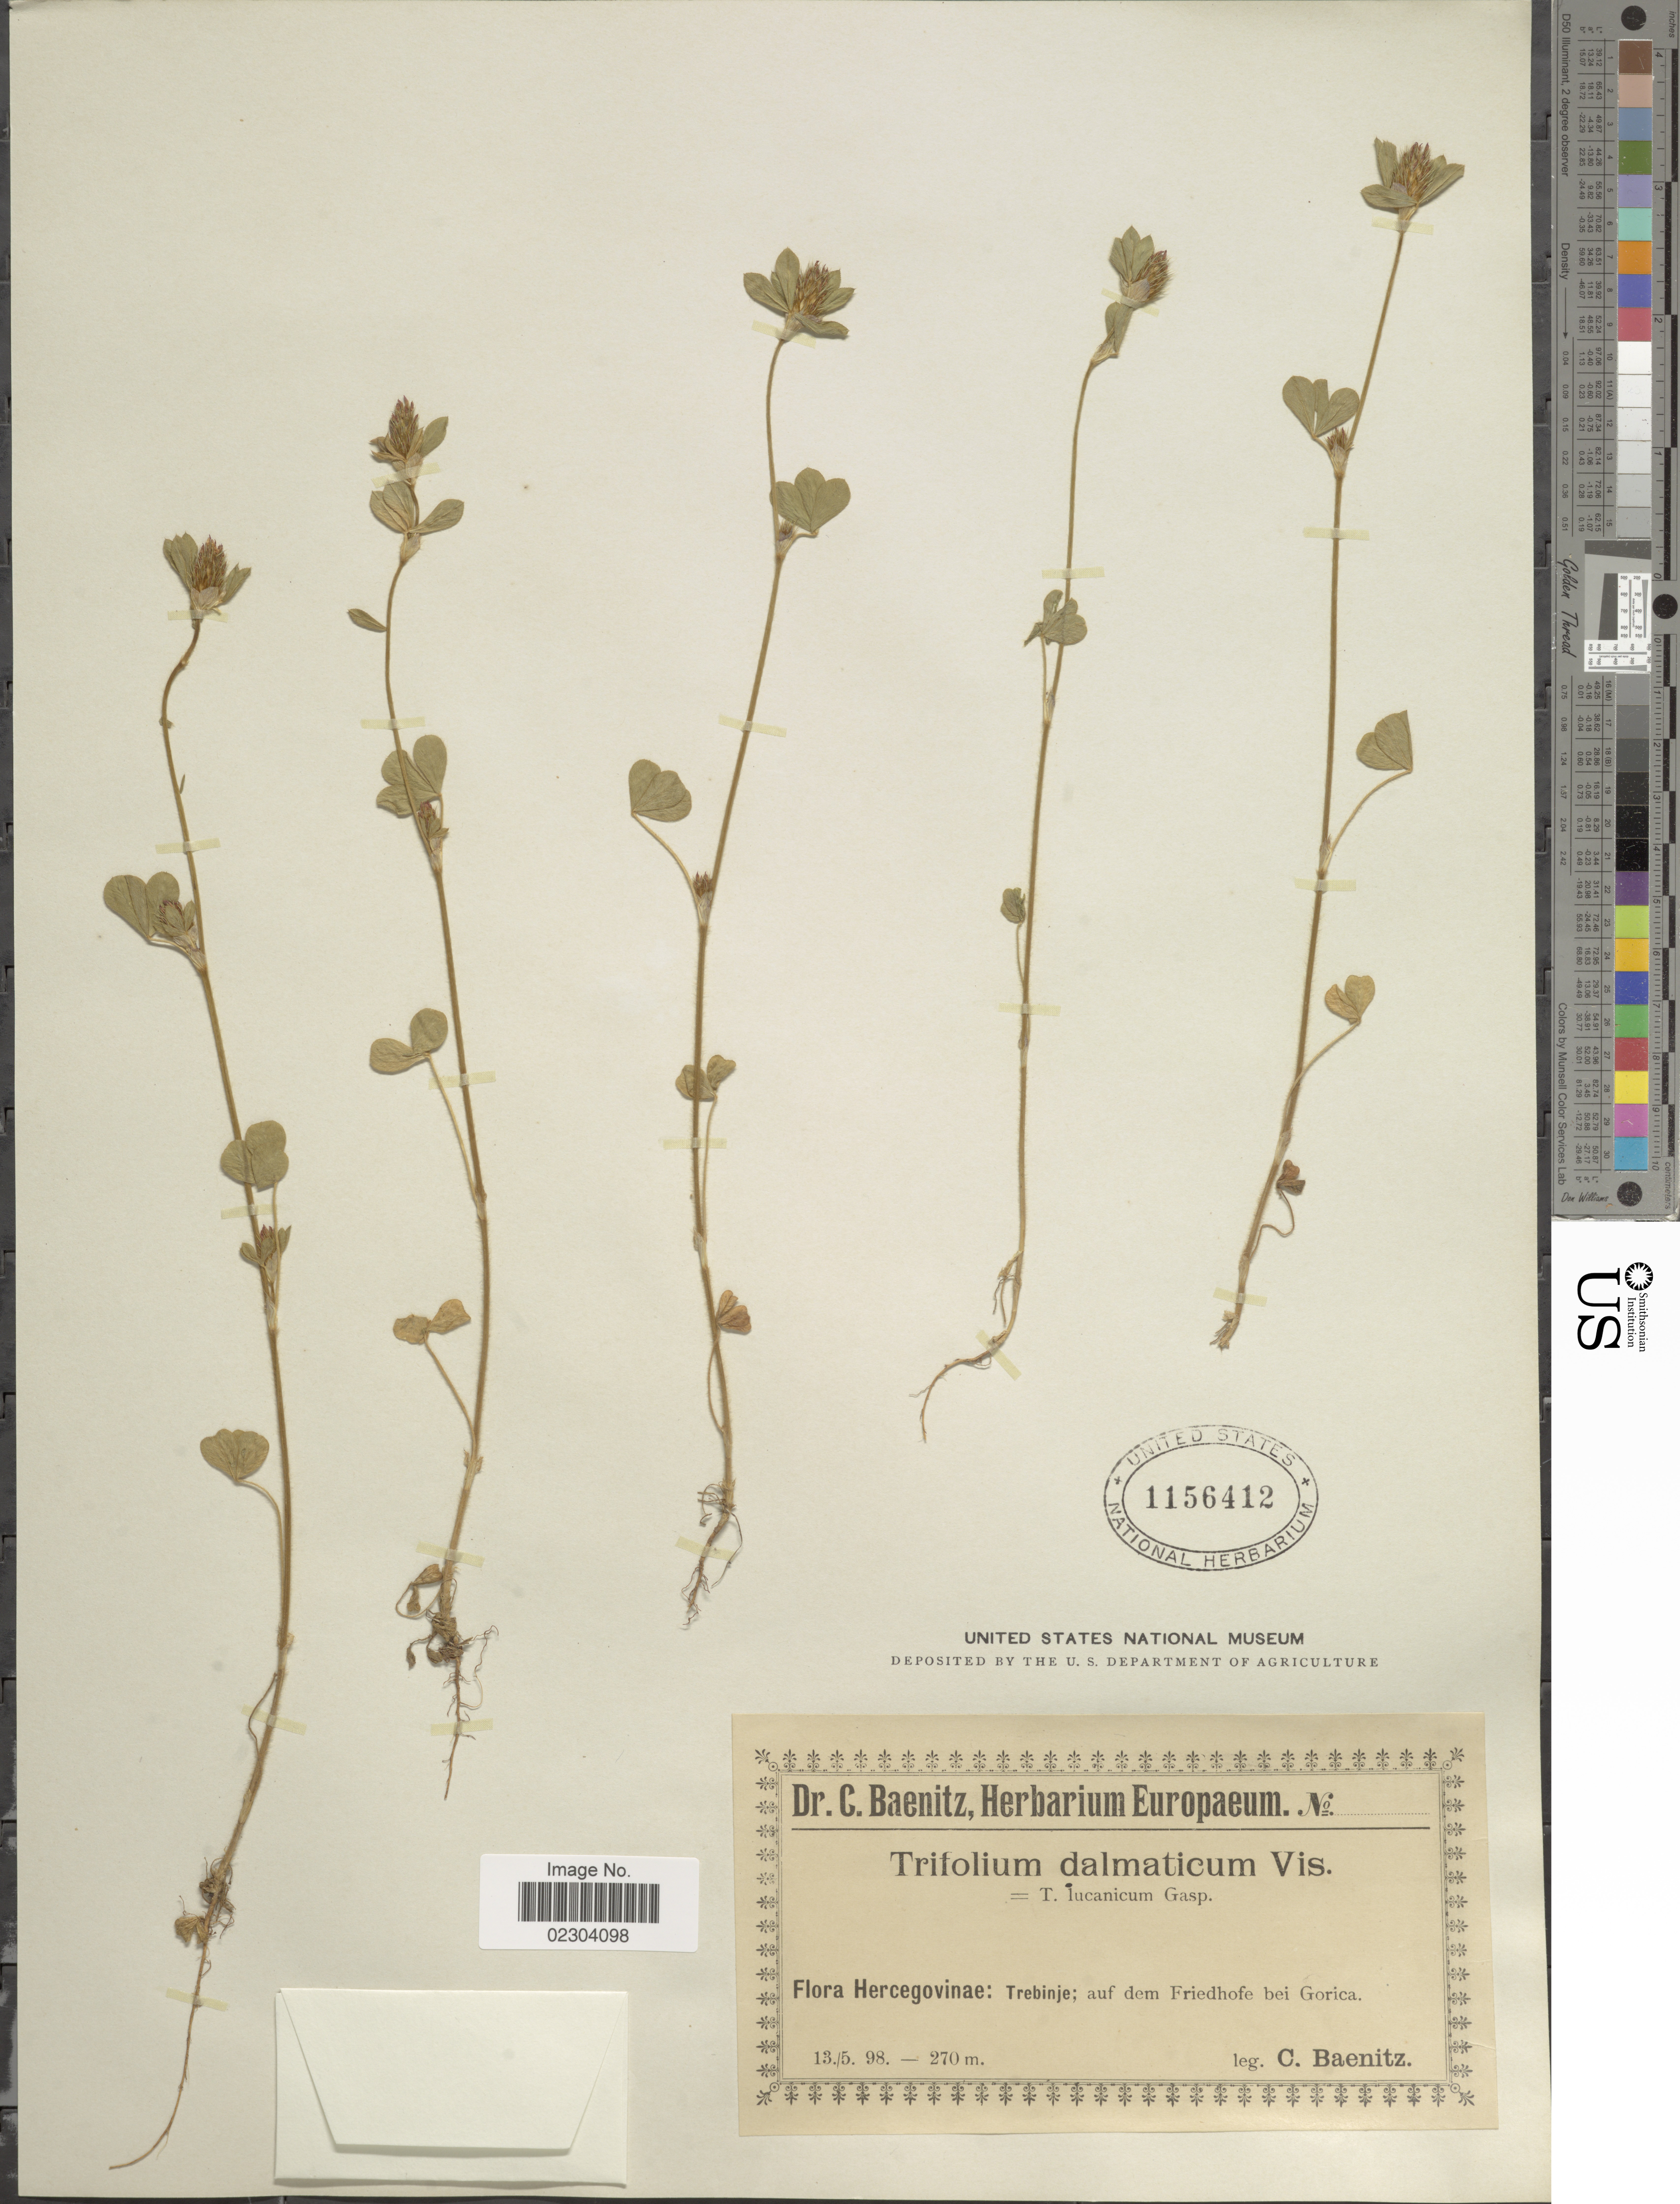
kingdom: Plantae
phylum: Tracheophyta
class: Magnoliopsida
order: Fabales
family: Fabaceae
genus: Trifolium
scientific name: Trifolium dalmaticum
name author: Vis.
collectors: C. G. Baenitz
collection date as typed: Transcribed d/m/y: 13/5/98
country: Bosnia and Herzegovina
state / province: Srpska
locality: Hercegovinae: Trebinje; auf dem Friedhofe bei Gorica [interpreted]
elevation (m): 270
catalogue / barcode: US 1156412